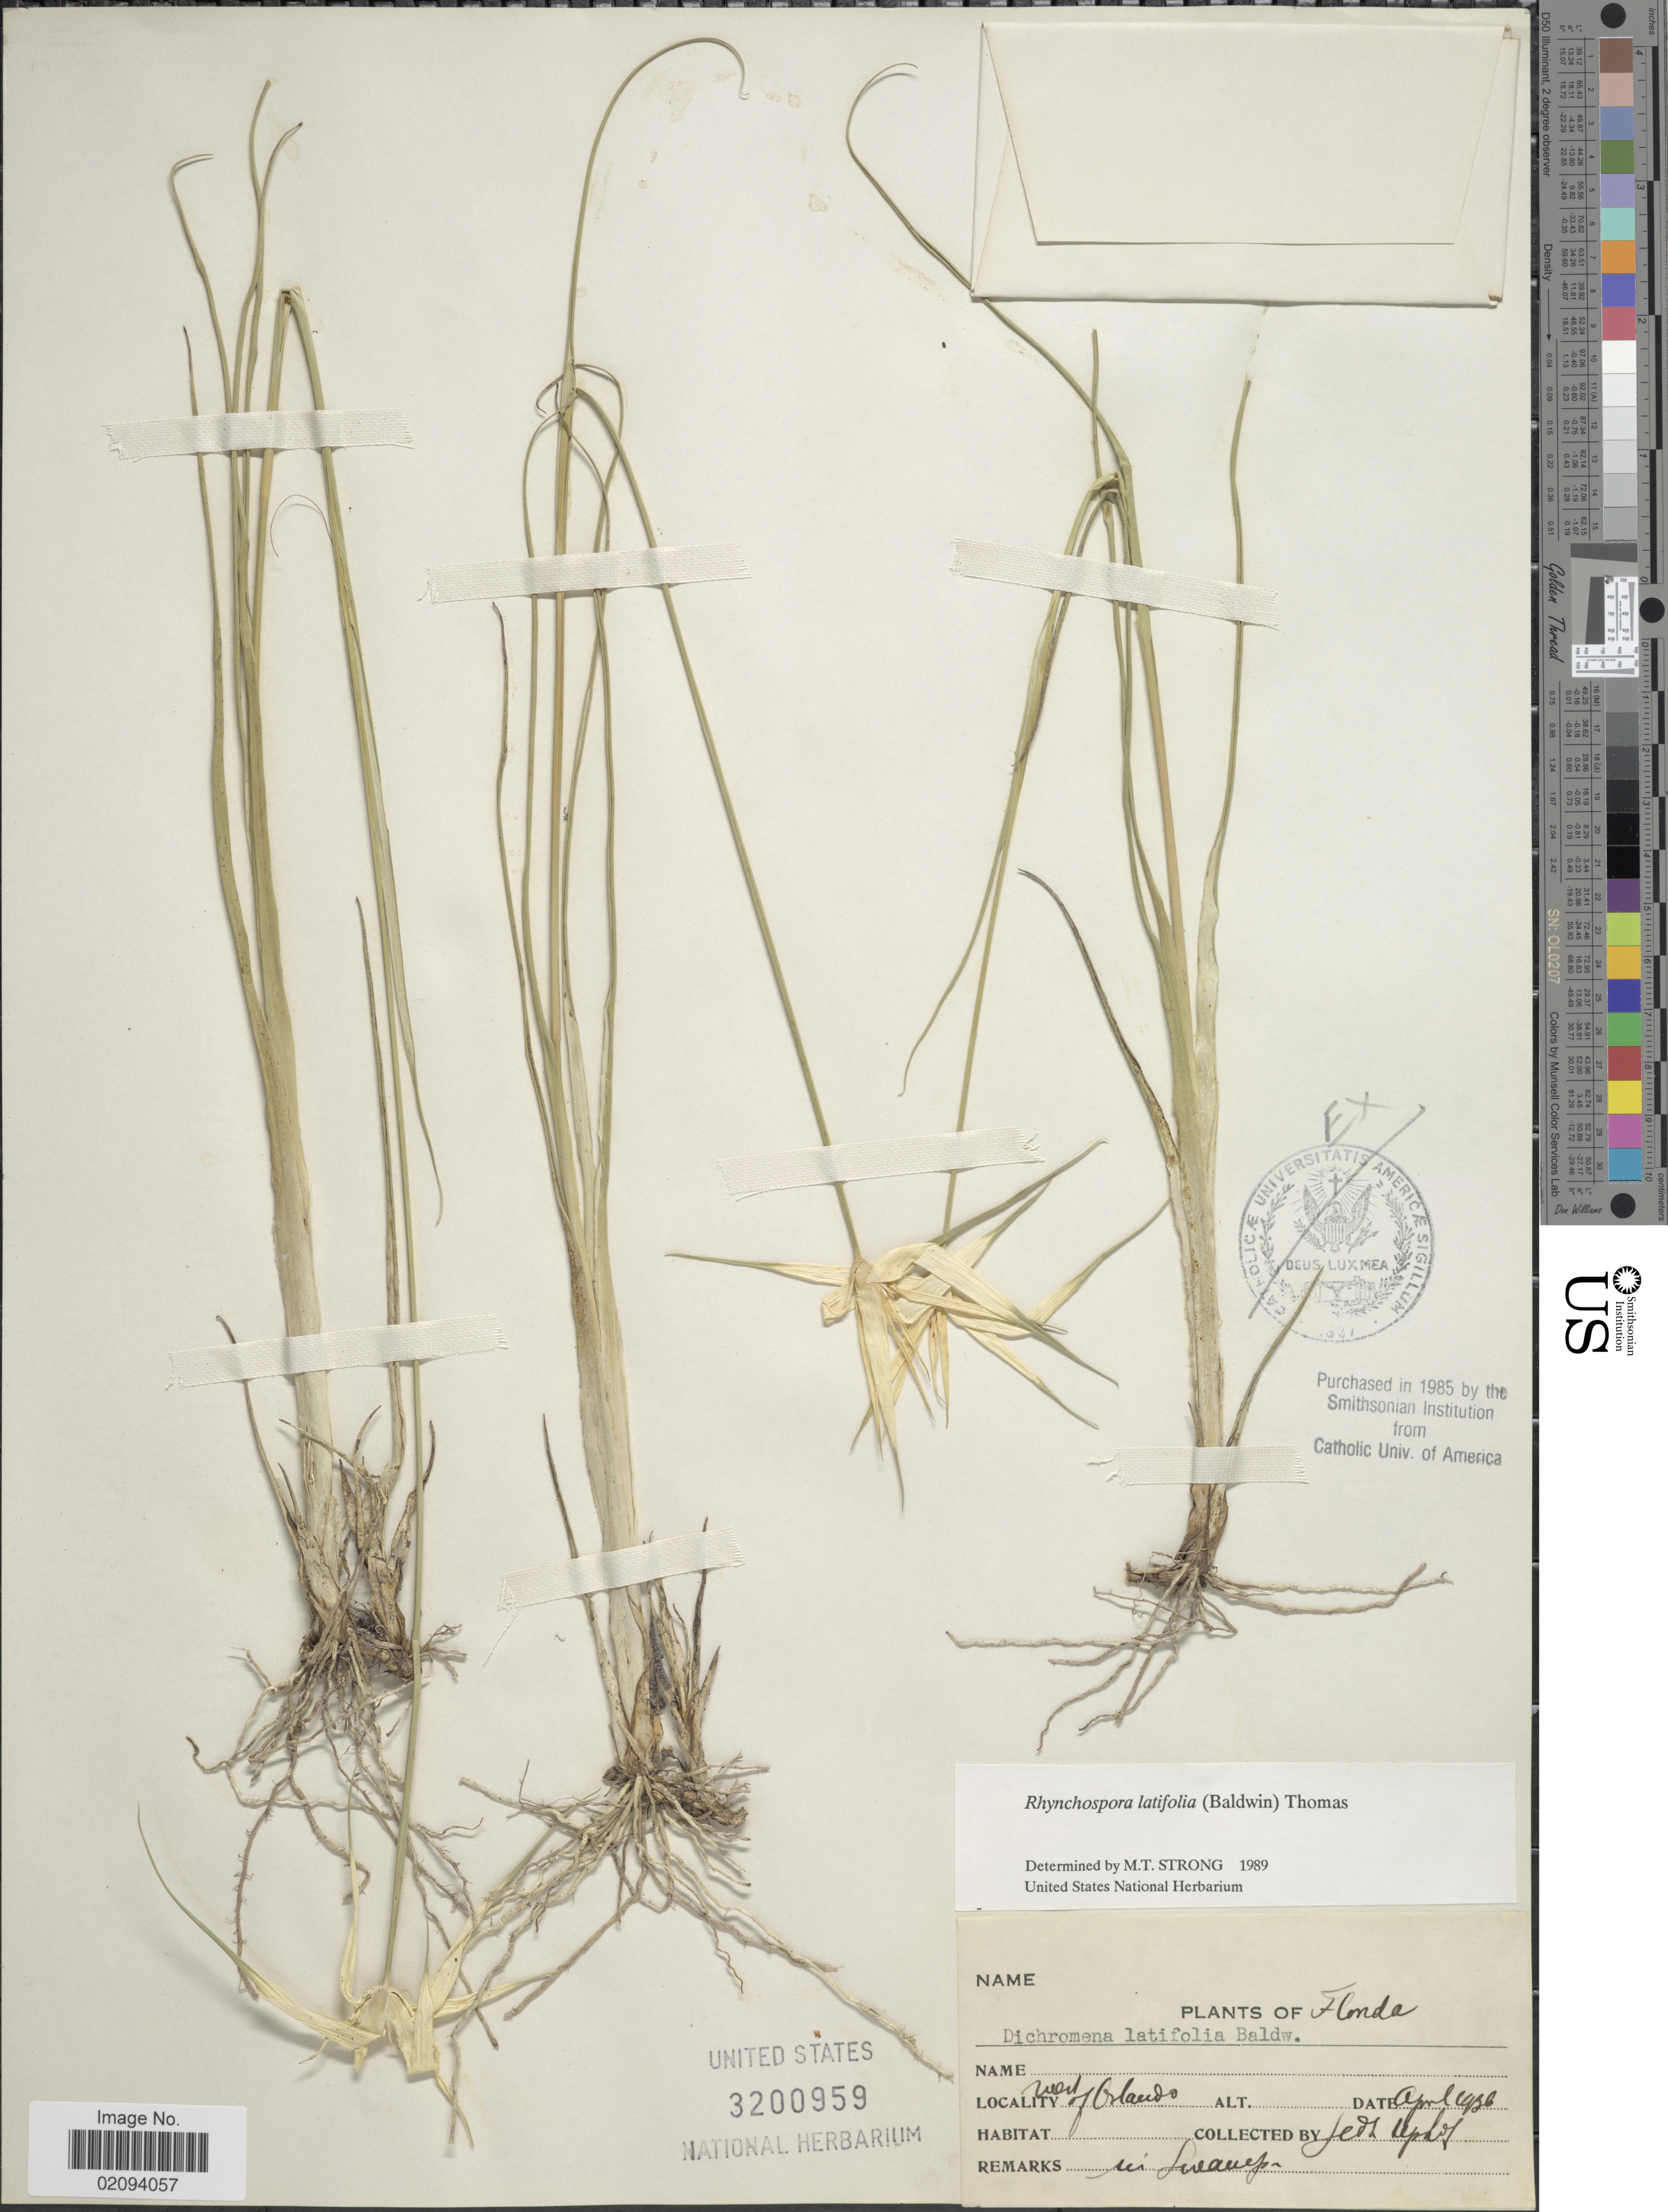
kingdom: Plantae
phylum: Tracheophyta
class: Liliopsida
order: Poales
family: Cyperaceae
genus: Rhynchospora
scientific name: Rhynchospora latifolia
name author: (Baldwin ex Elliott) W.W. Thomas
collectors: J. C. T. Uphof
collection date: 1936-04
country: United States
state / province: Florida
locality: West of Orlando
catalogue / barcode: US 3200959